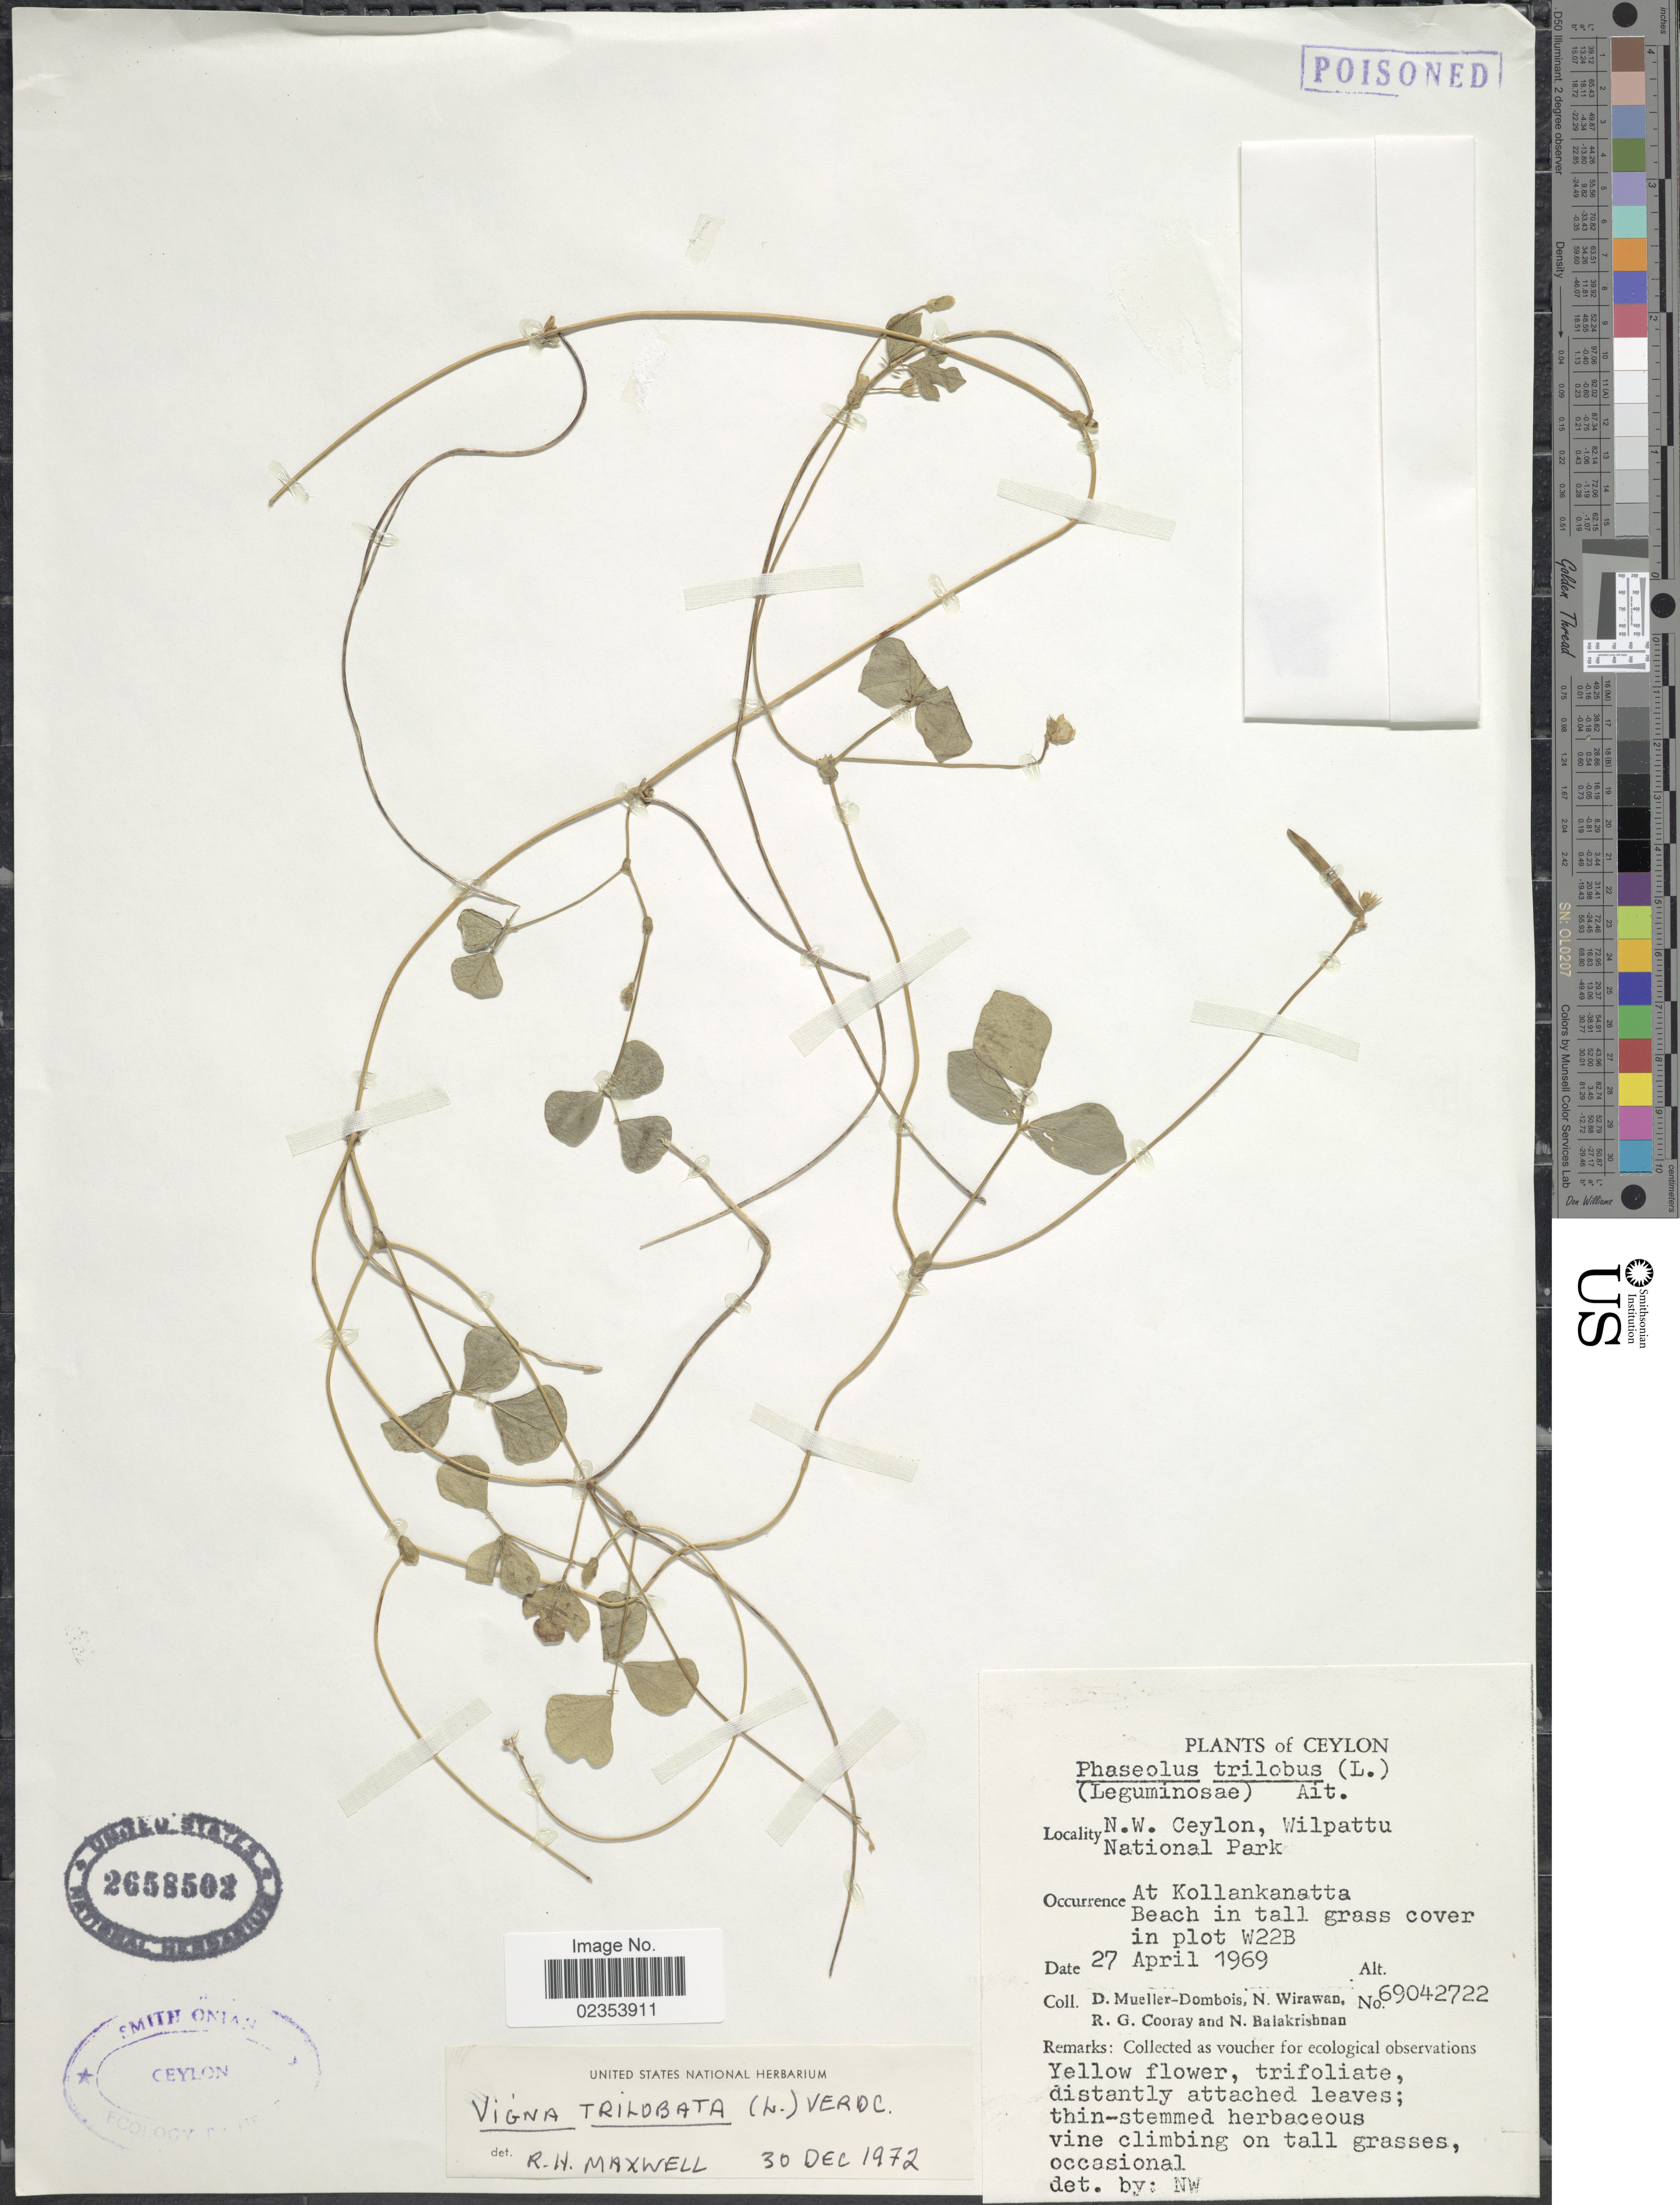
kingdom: Plantae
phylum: Tracheophyta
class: Magnoliopsida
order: Fabales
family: Fabaceae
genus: Vigna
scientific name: Vigna trilobata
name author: (L.) Verdc.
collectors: D. Mueller-Dombois, N. Wirawan, R. Cooray & N. Balakrishnan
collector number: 69042722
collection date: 1969-04-27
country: Sri Lanka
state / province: North Western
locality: Ceylon. N. W. Ceylon, Wilpattu National Park. At Kollankanatta Beach in tall grass cover in plot W22B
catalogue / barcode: US 2658502